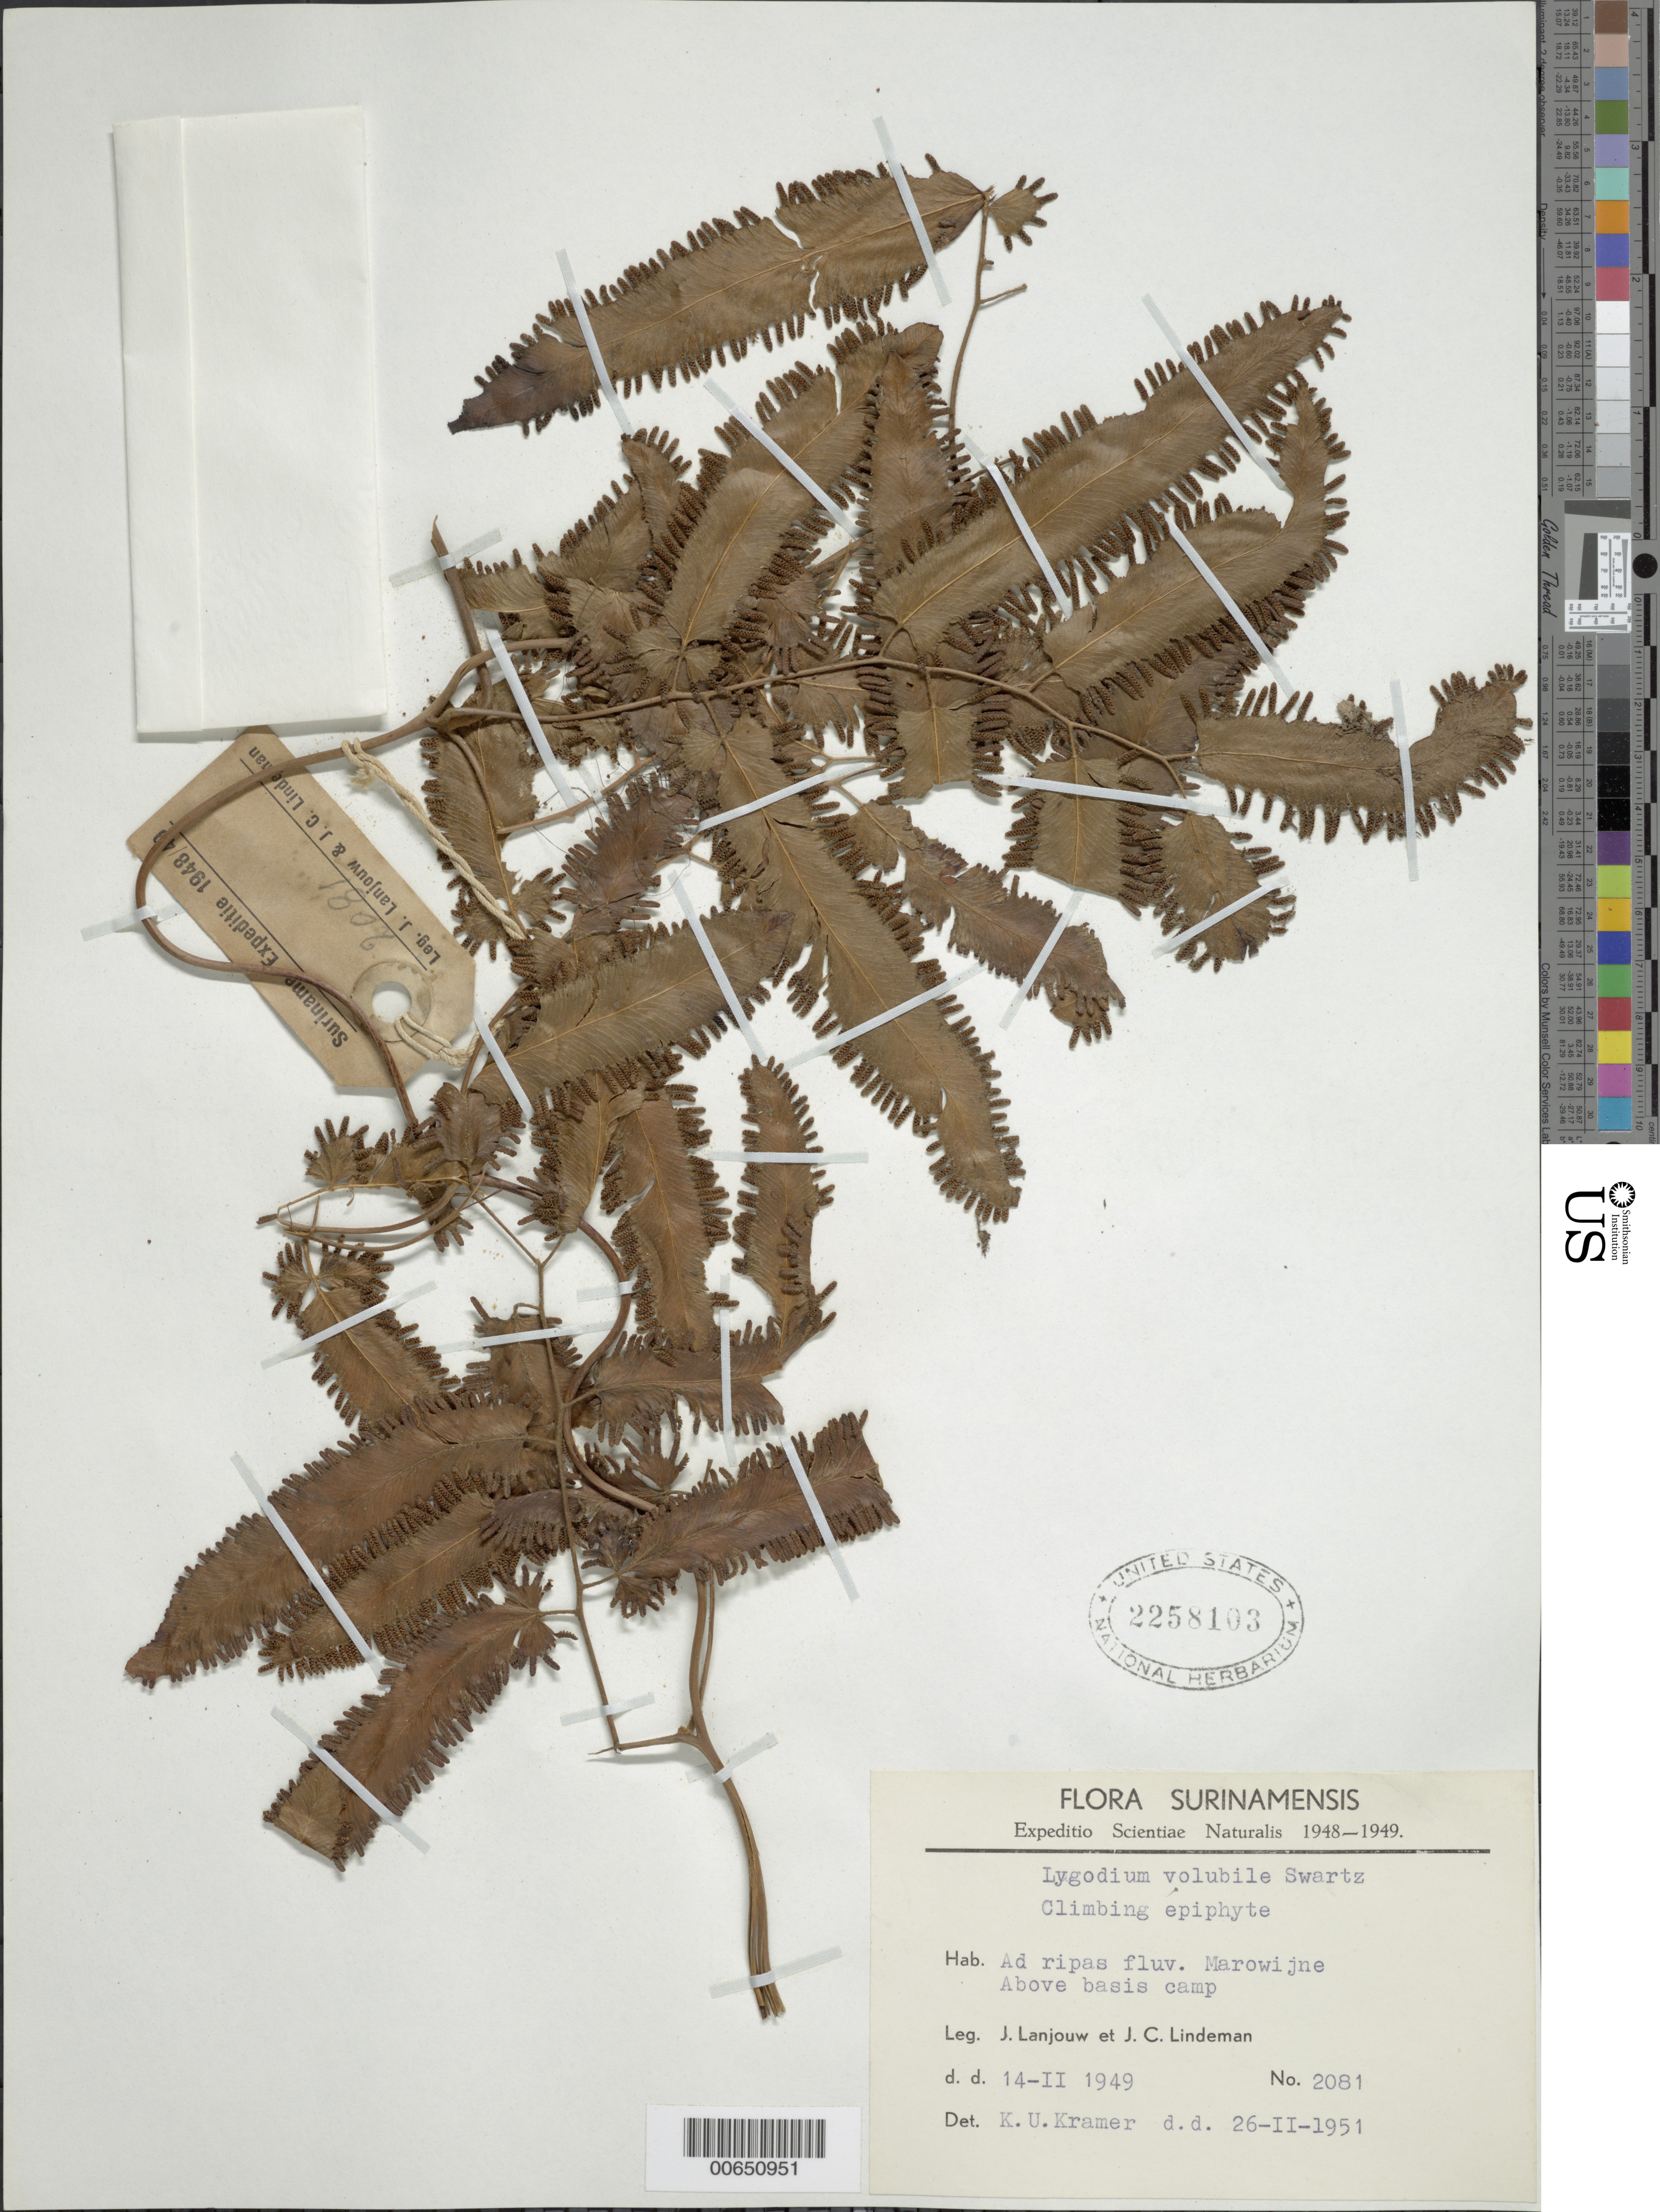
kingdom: Plantae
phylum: Tracheophyta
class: Polypodiopsida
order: Schizaeales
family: Lygodiaceae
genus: Lygodium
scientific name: Lygodium volubile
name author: Sw.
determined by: Kramer, K. U.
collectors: J. Lanjouw & J. C. Lindeman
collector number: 2081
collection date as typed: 14-Feb-49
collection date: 1949-02-14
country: Suriname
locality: Marowijne R., above base camp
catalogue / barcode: US 2258103